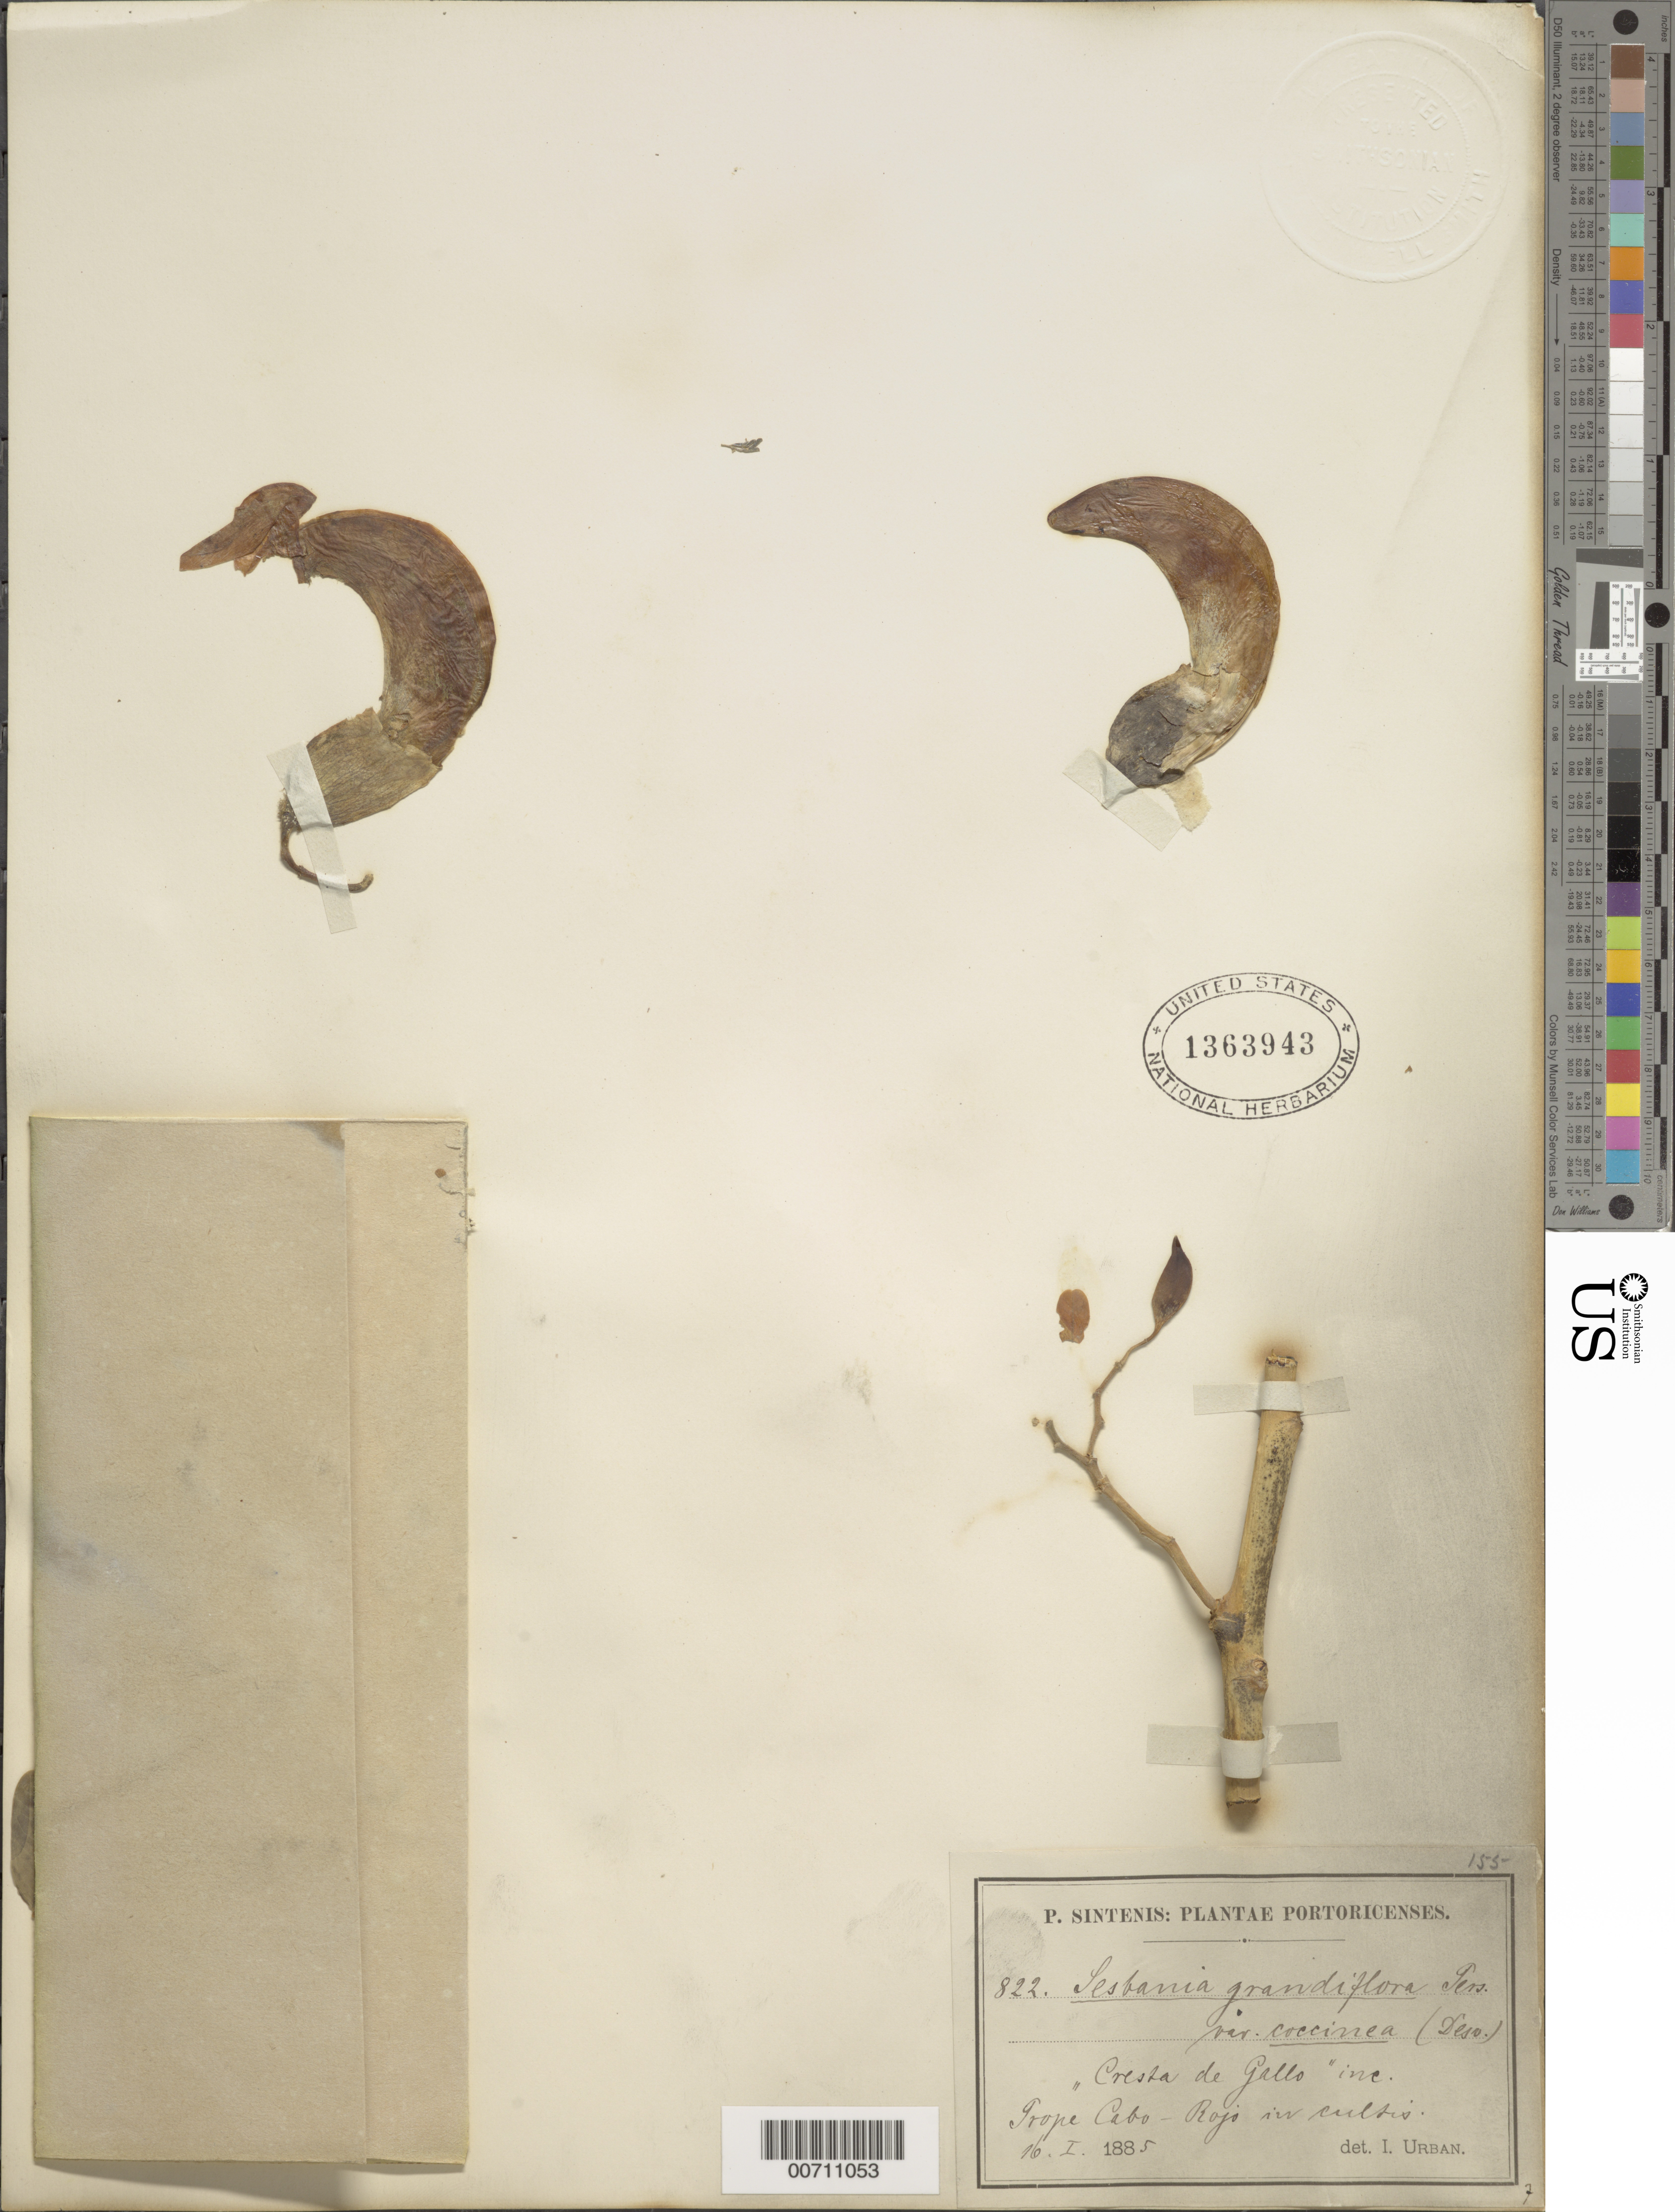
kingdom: Plantae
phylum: Tracheophyta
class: Magnoliopsida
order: Fabales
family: Fabaceae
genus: Sesbania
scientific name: Sesbania grandiflora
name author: (L.) Poir.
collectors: P. Sintenis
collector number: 822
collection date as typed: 16 Jan 1885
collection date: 1885-01-16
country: Puerto Rico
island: Greater Antilles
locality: Cresta de Gallo "inc. Prope Cabo-Rojo in cultis"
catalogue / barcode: US 1363943